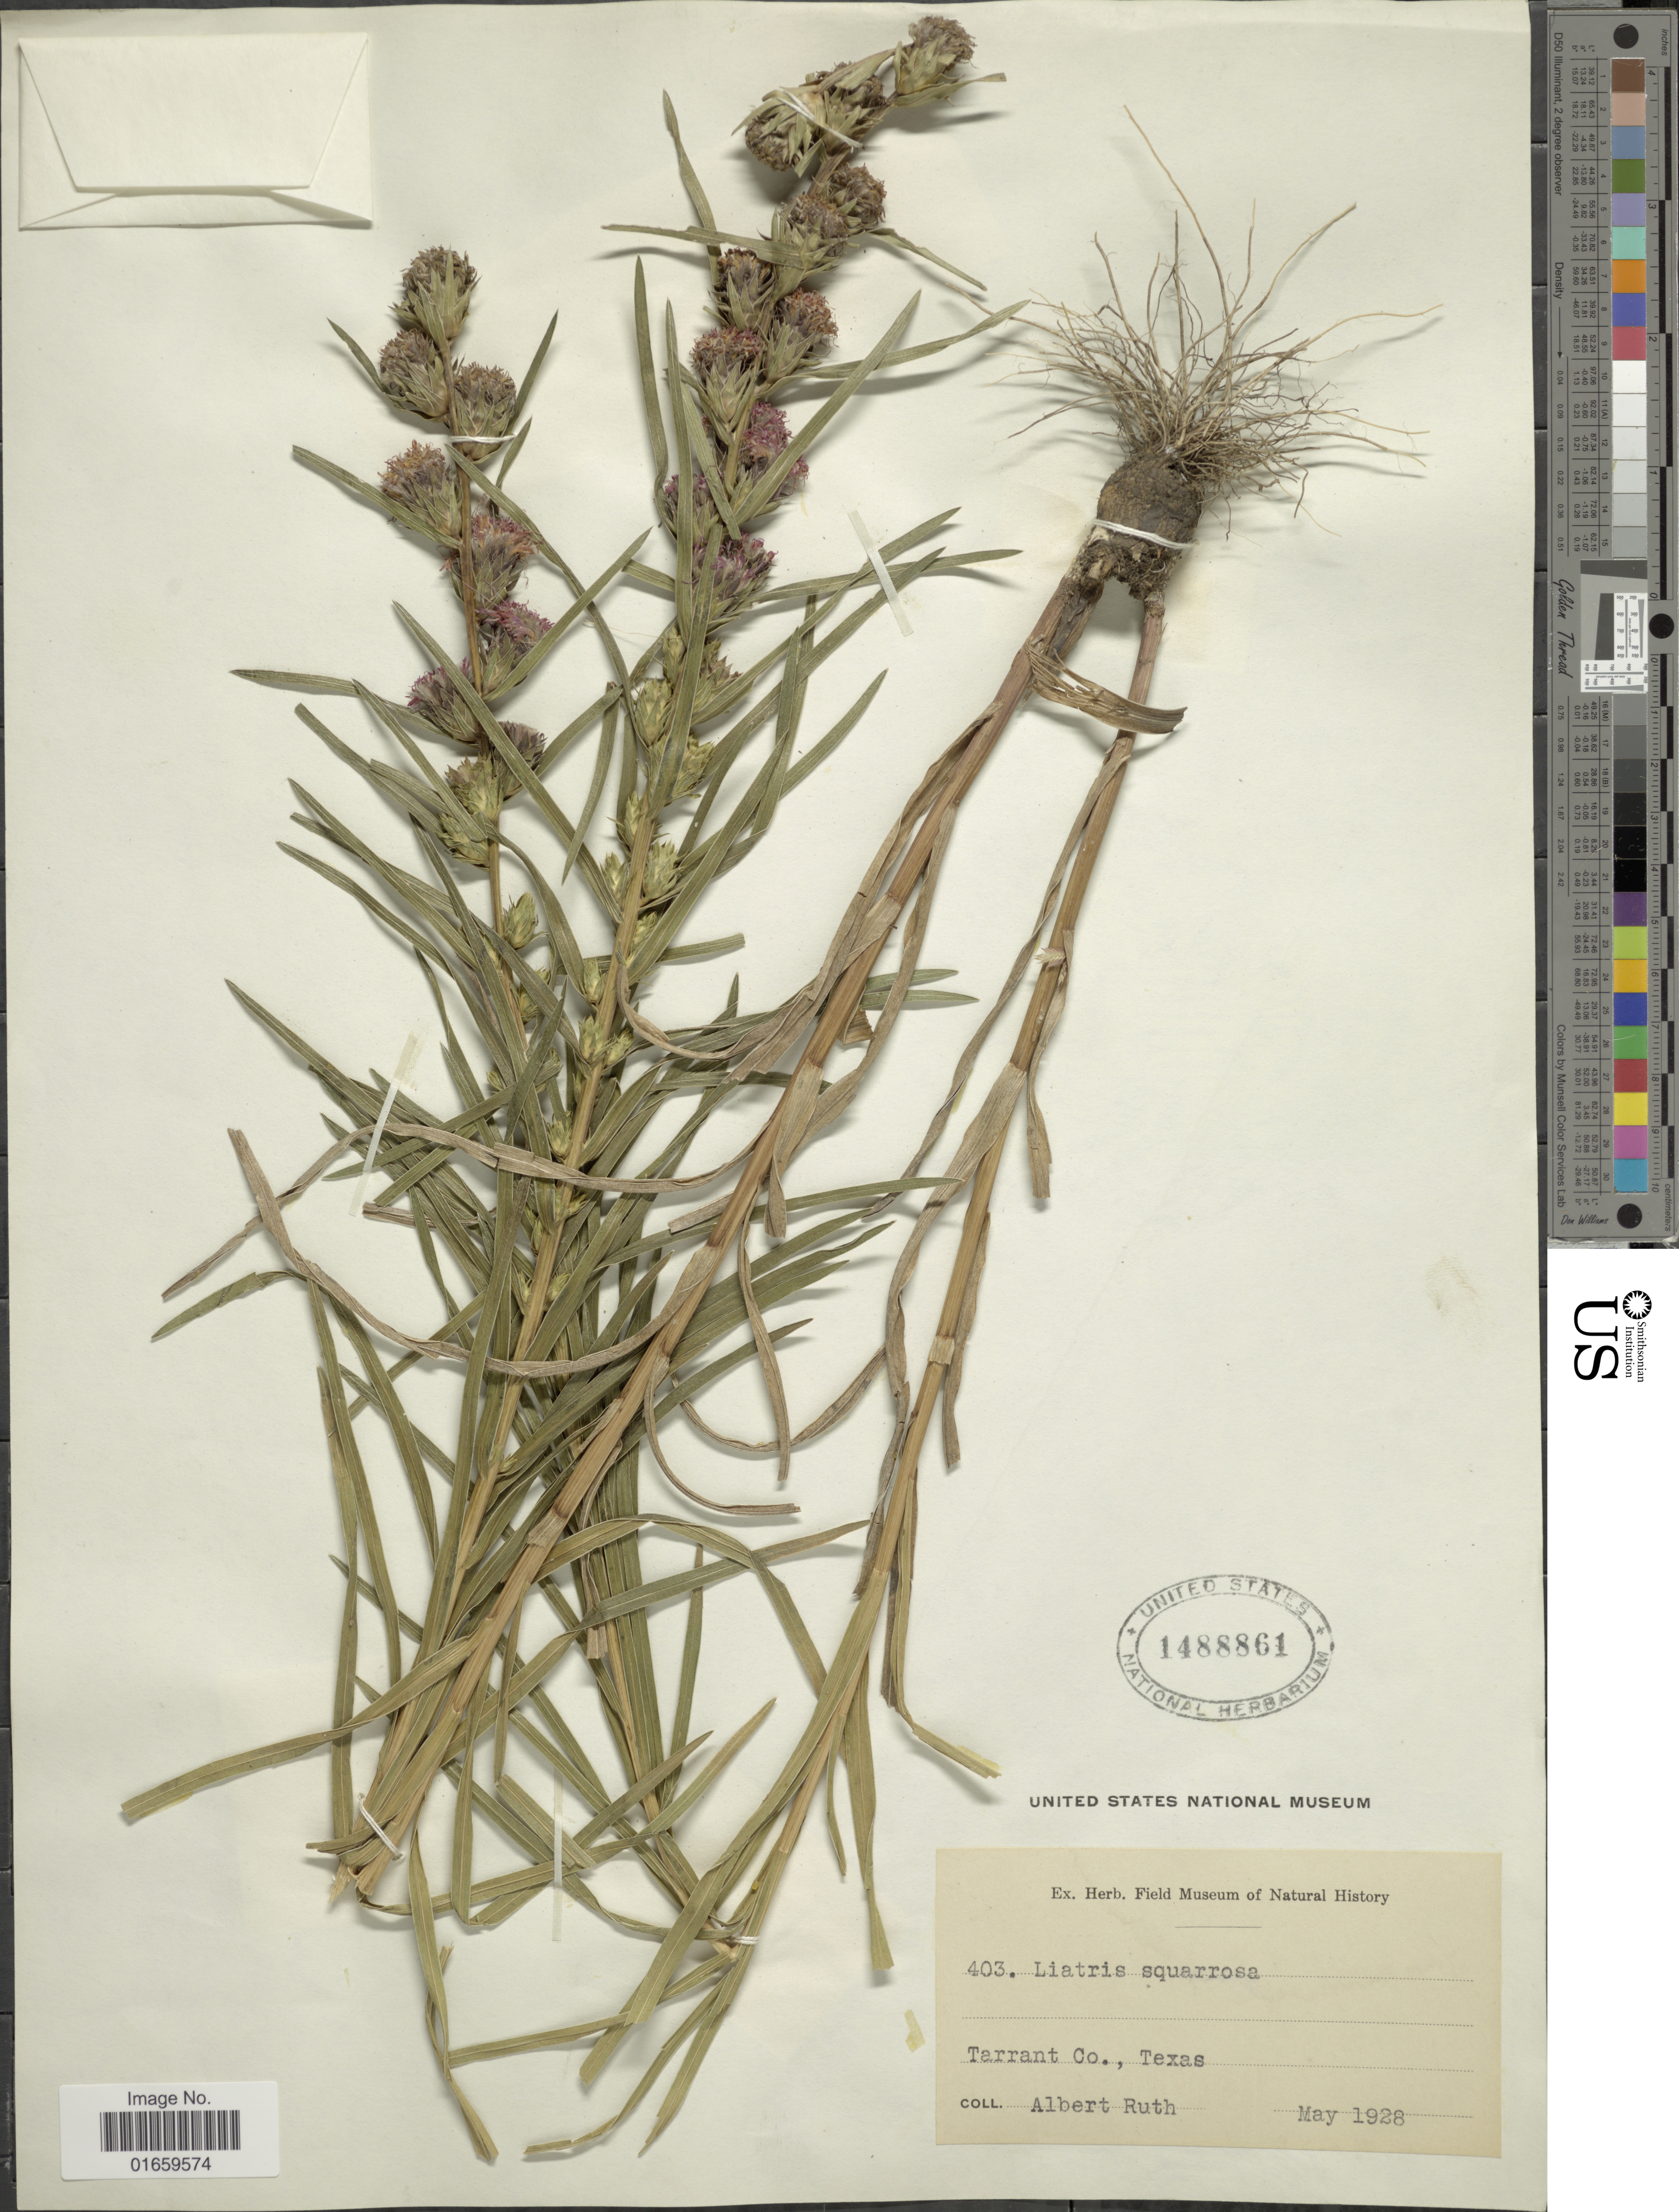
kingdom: Plantae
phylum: Tracheophyta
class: Magnoliopsida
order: Asterales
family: Asteraceae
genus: Liatris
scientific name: Liatris squarrosa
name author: (L.) Michx.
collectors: A. Ruth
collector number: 403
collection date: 1928-05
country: United States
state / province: Texas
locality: Tarrant Co., Texas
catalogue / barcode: US 1488861